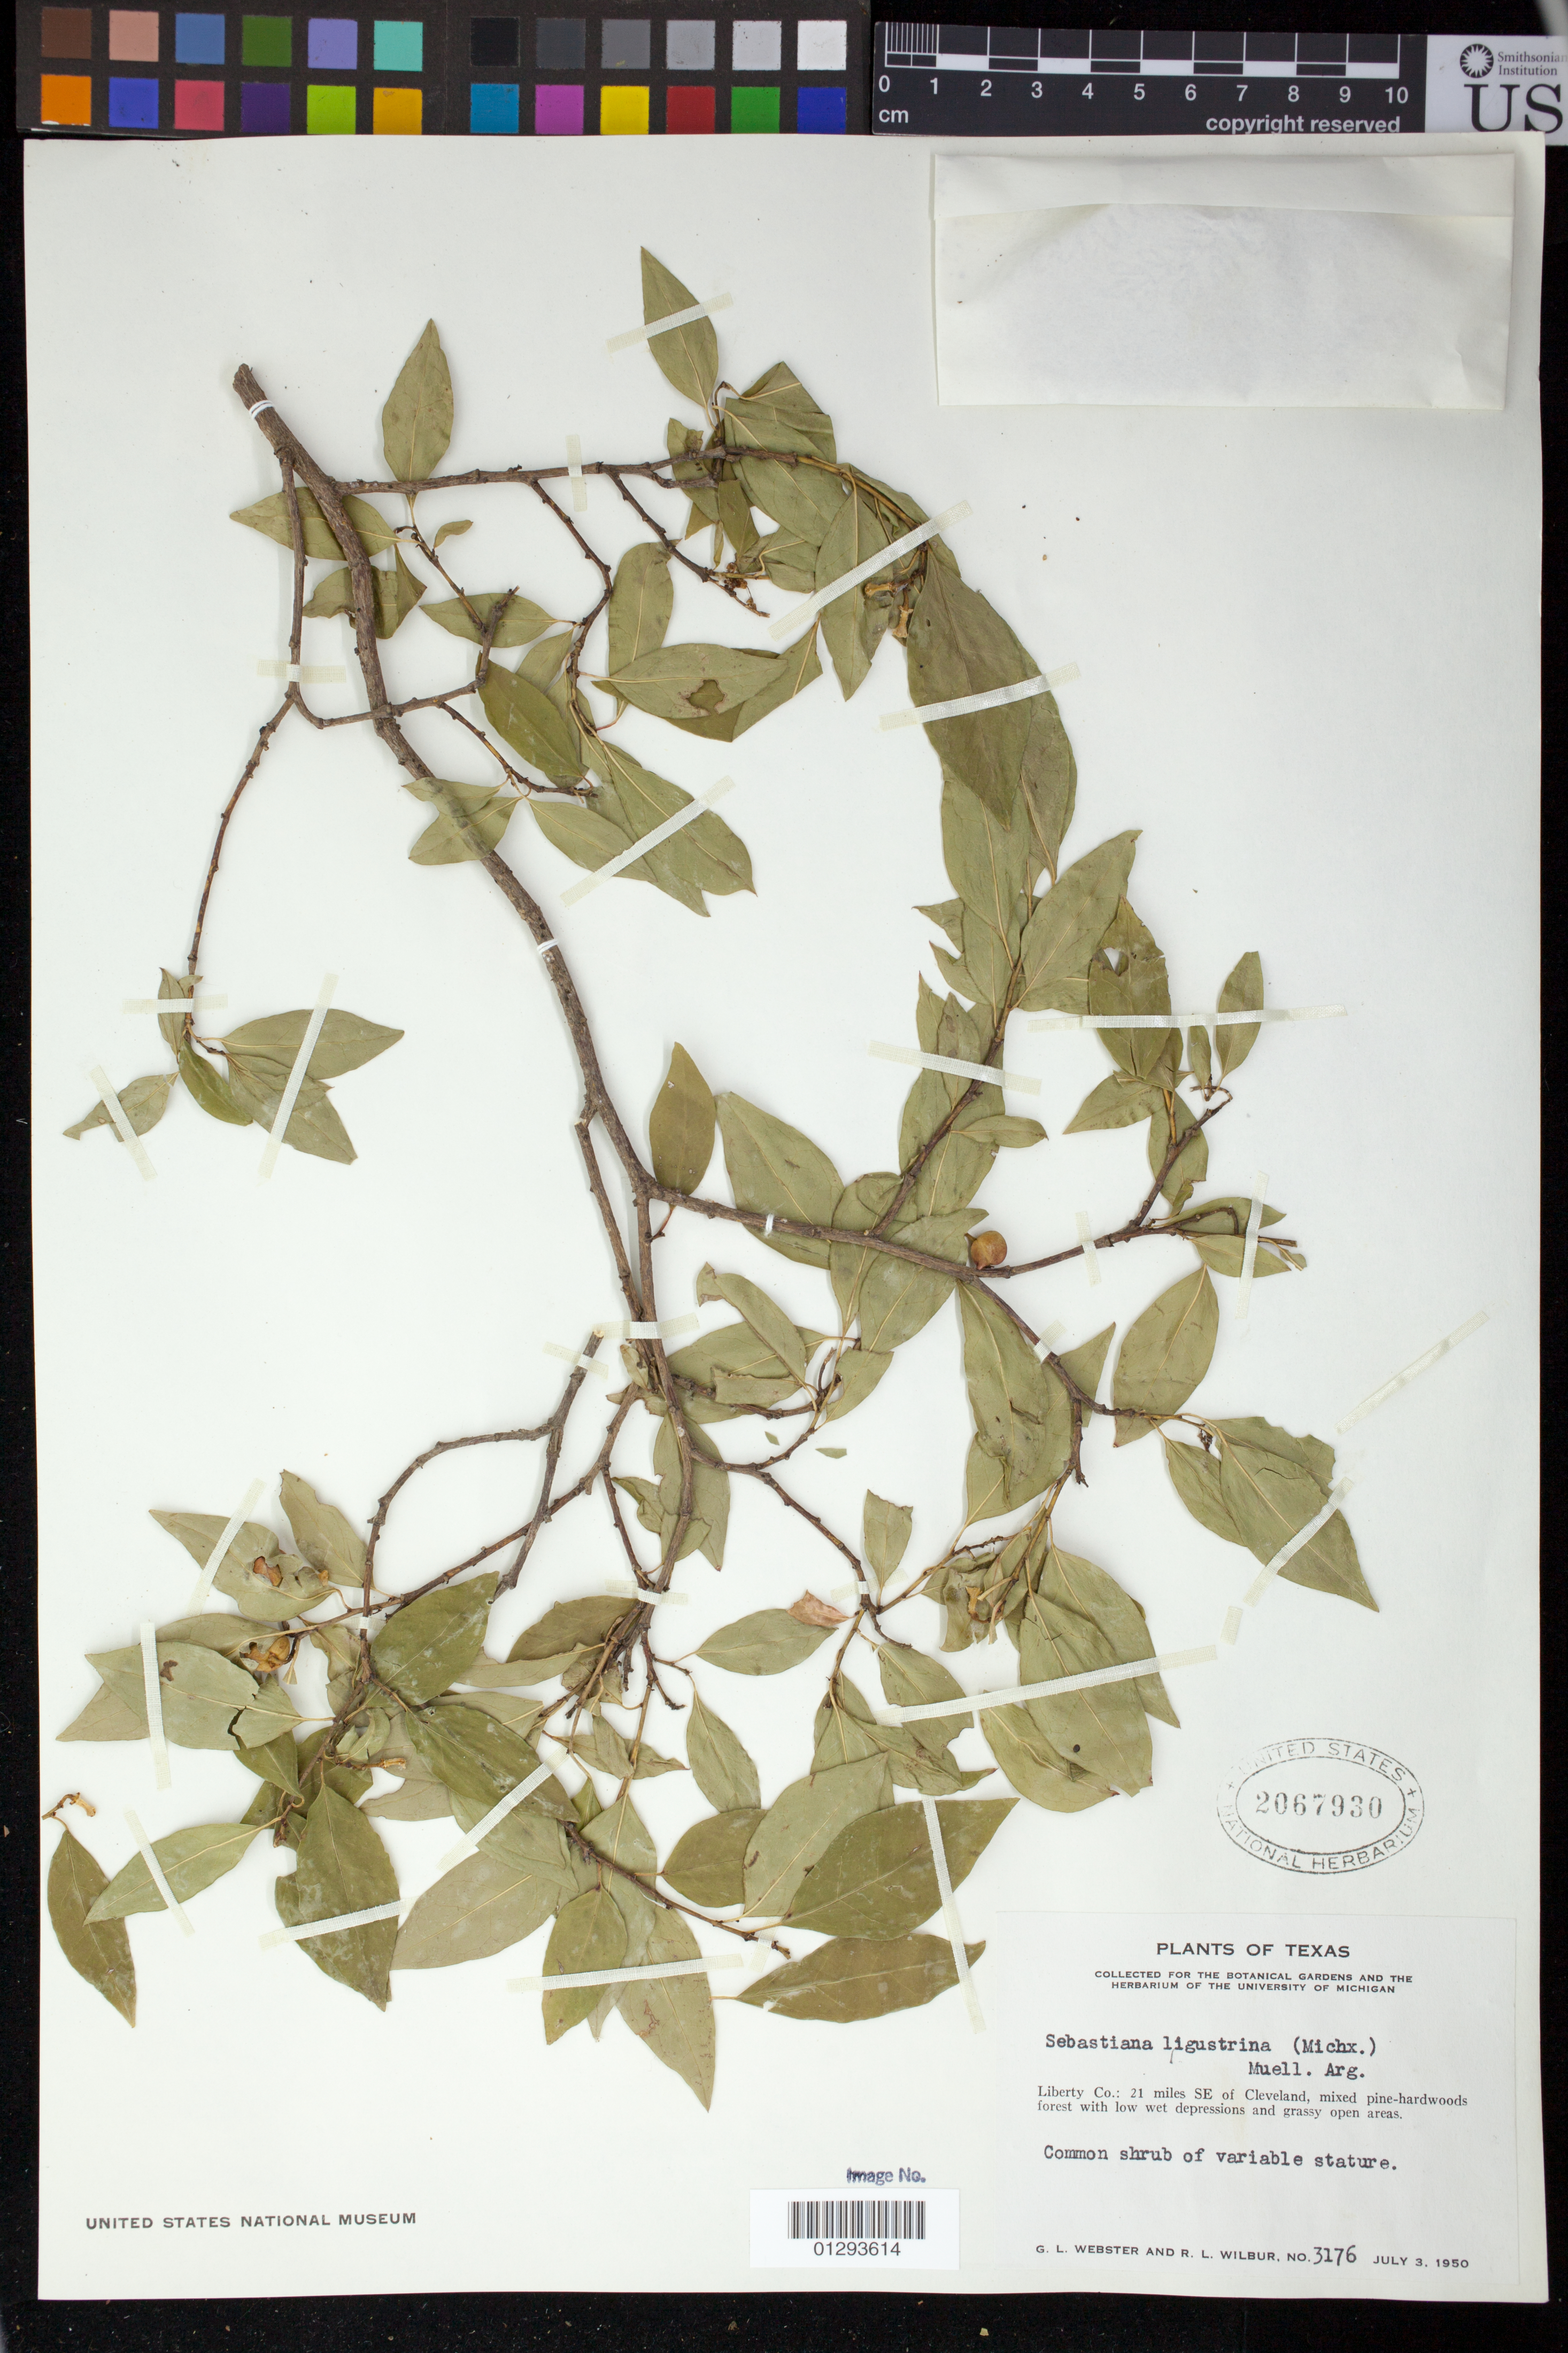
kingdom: Plantae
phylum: Tracheophyta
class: Magnoliopsida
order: Malpighiales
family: Euphorbiaceae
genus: Sebastiania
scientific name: Sebastiania fruticosa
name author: (Bartram) Fernald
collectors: G. L. Webster & R. L. Wilbur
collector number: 3176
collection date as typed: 03 Jul 1950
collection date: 1950-07-03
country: United States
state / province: Texas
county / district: Liberty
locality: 21 miles SE of Cleveland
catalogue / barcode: US 2067930